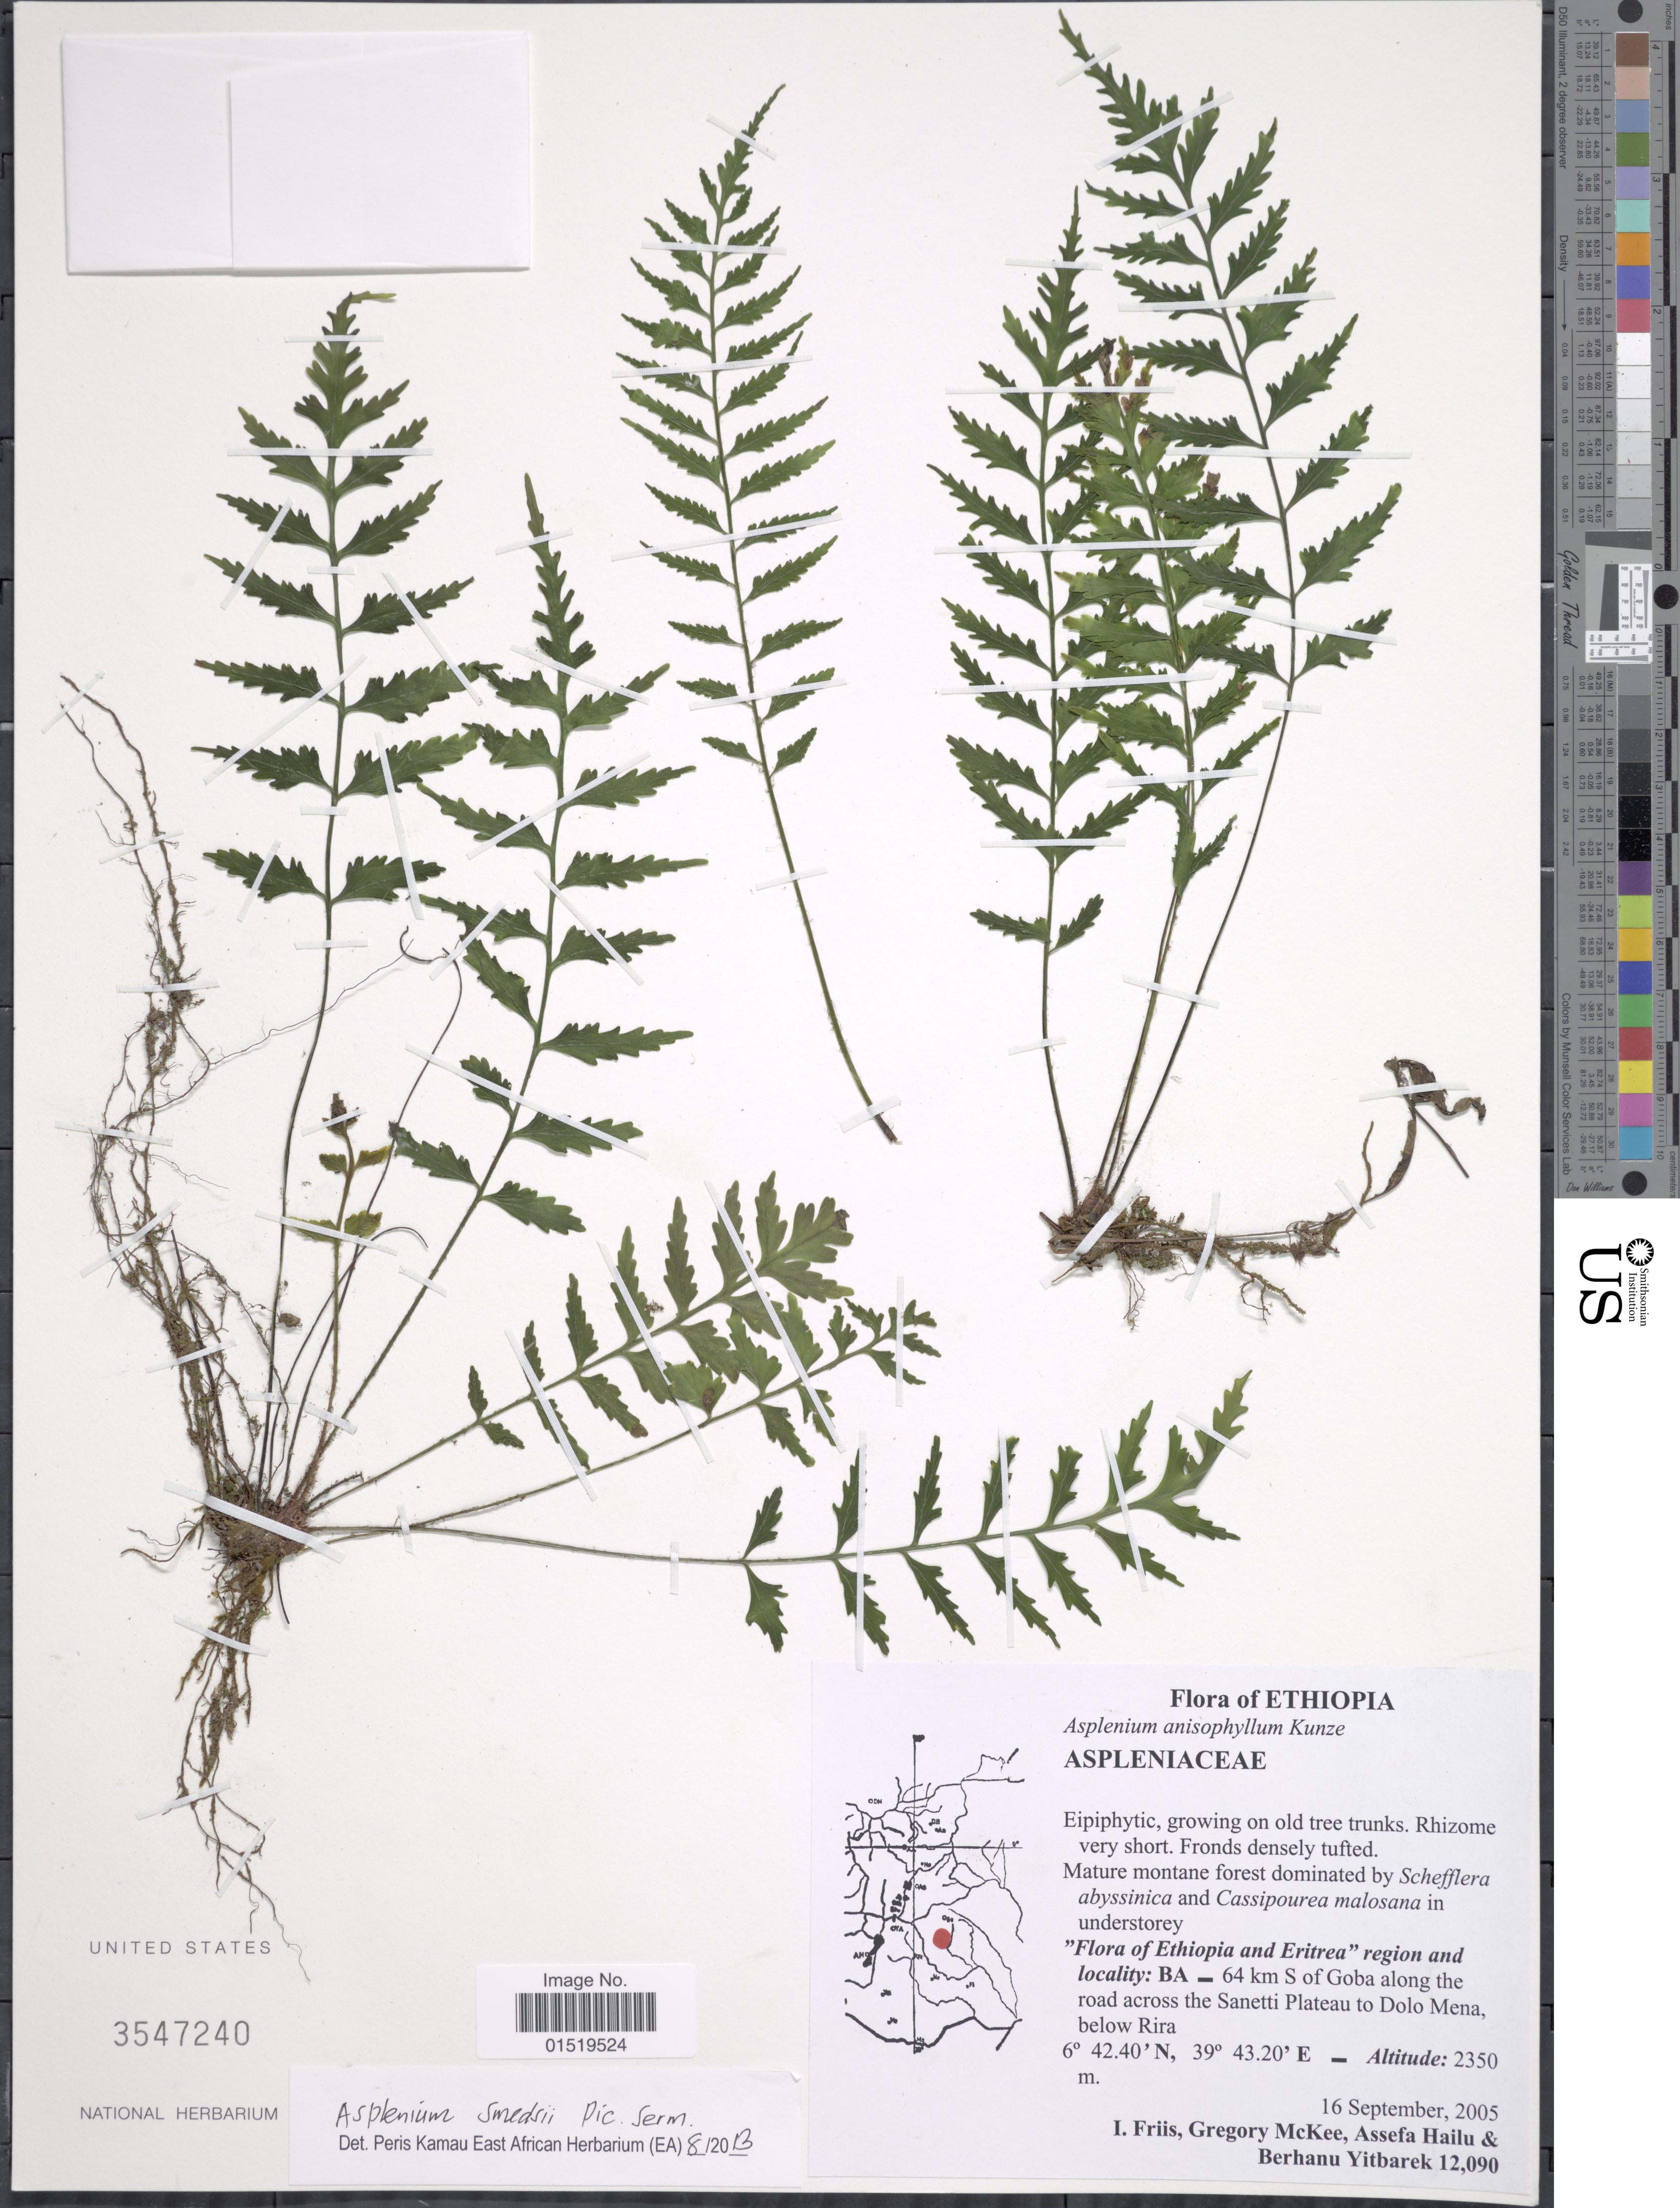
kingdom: Plantae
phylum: Tracheophyta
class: Polypodiopsida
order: Polypodiales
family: Aspleniaceae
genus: Asplenium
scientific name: Asplenium smedsii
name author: Pic. Serm.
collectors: I. Friis, G. S. McKee, A. Hailu & B. Yitbarek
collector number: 12090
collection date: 2005-09-16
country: Ethiopia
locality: BA_ 64 km S of Goba along the road across the Sanetti Plateau to Dolo Mena, below Rira.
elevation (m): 2350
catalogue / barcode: US 3547240